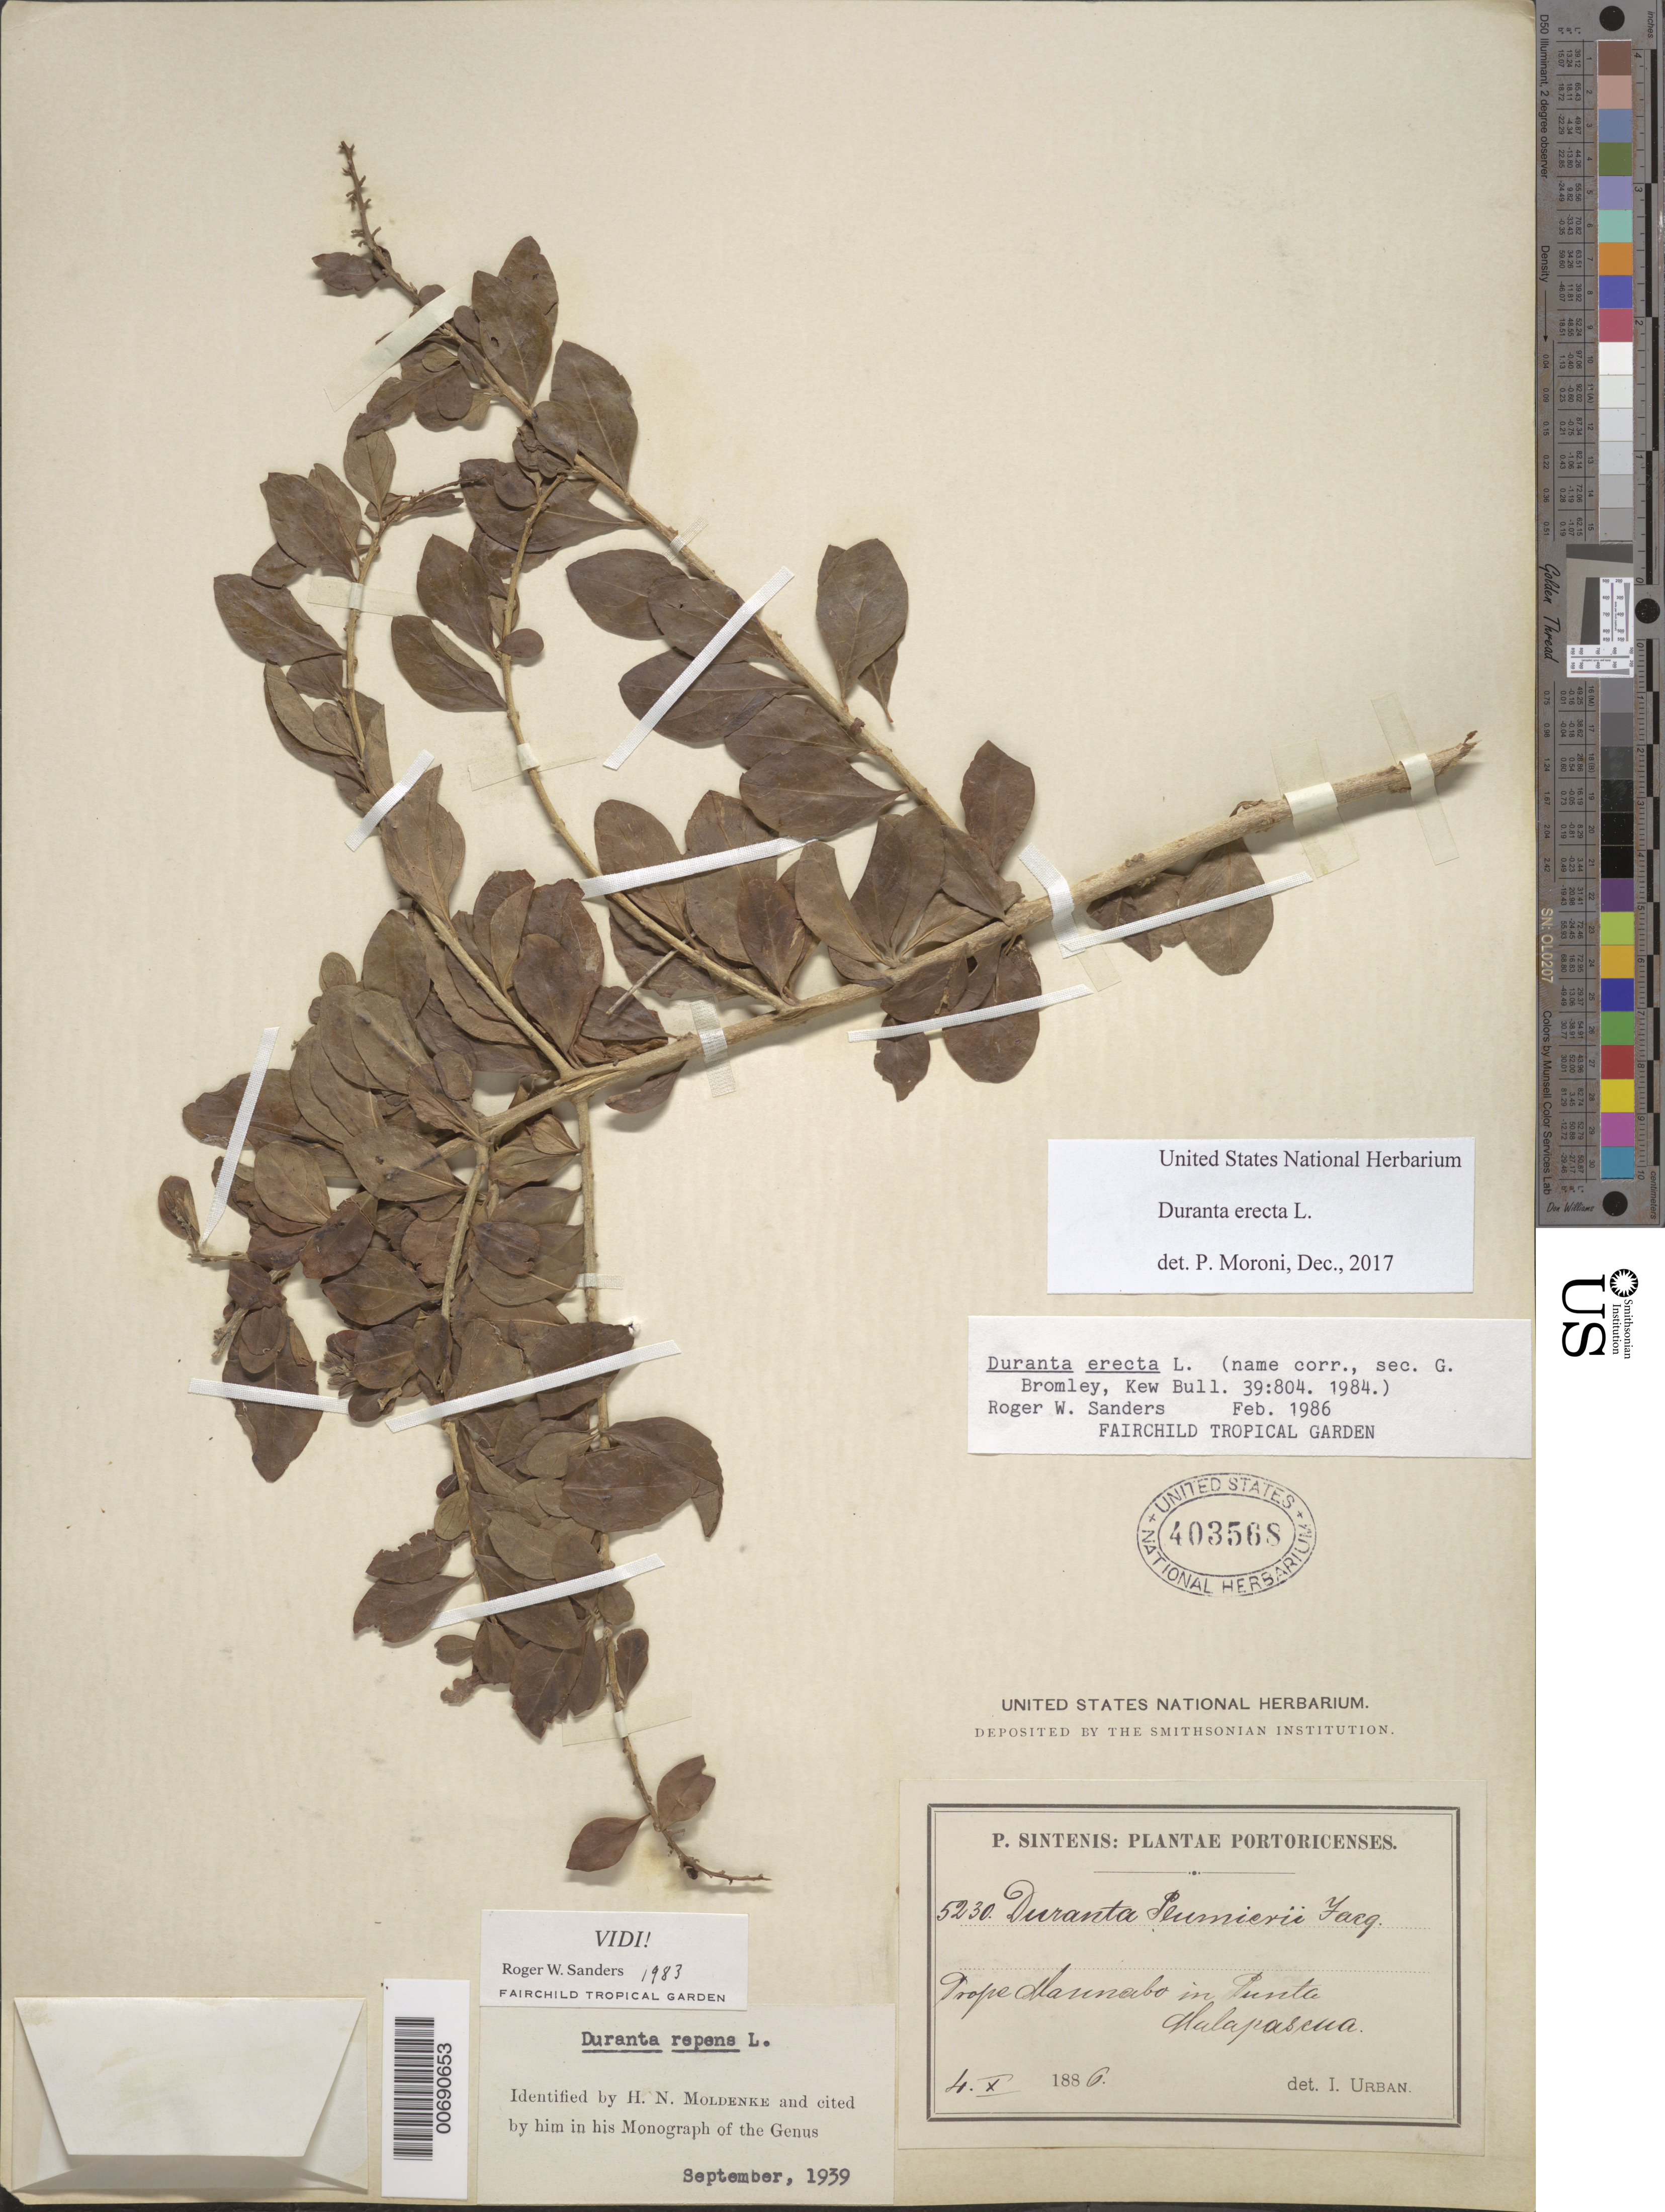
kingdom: Plantae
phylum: Tracheophyta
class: Magnoliopsida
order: Lamiales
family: Verbenaceae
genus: Duranta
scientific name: Duranta erecta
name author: L.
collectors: P. Sintenis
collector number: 5230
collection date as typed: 04 Oct 1886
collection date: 1886-10-04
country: Puerto Rico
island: Greater Antilles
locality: Prope Maunabo in Punta Malapascua.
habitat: in Punta Halapascua.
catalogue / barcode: US 403568